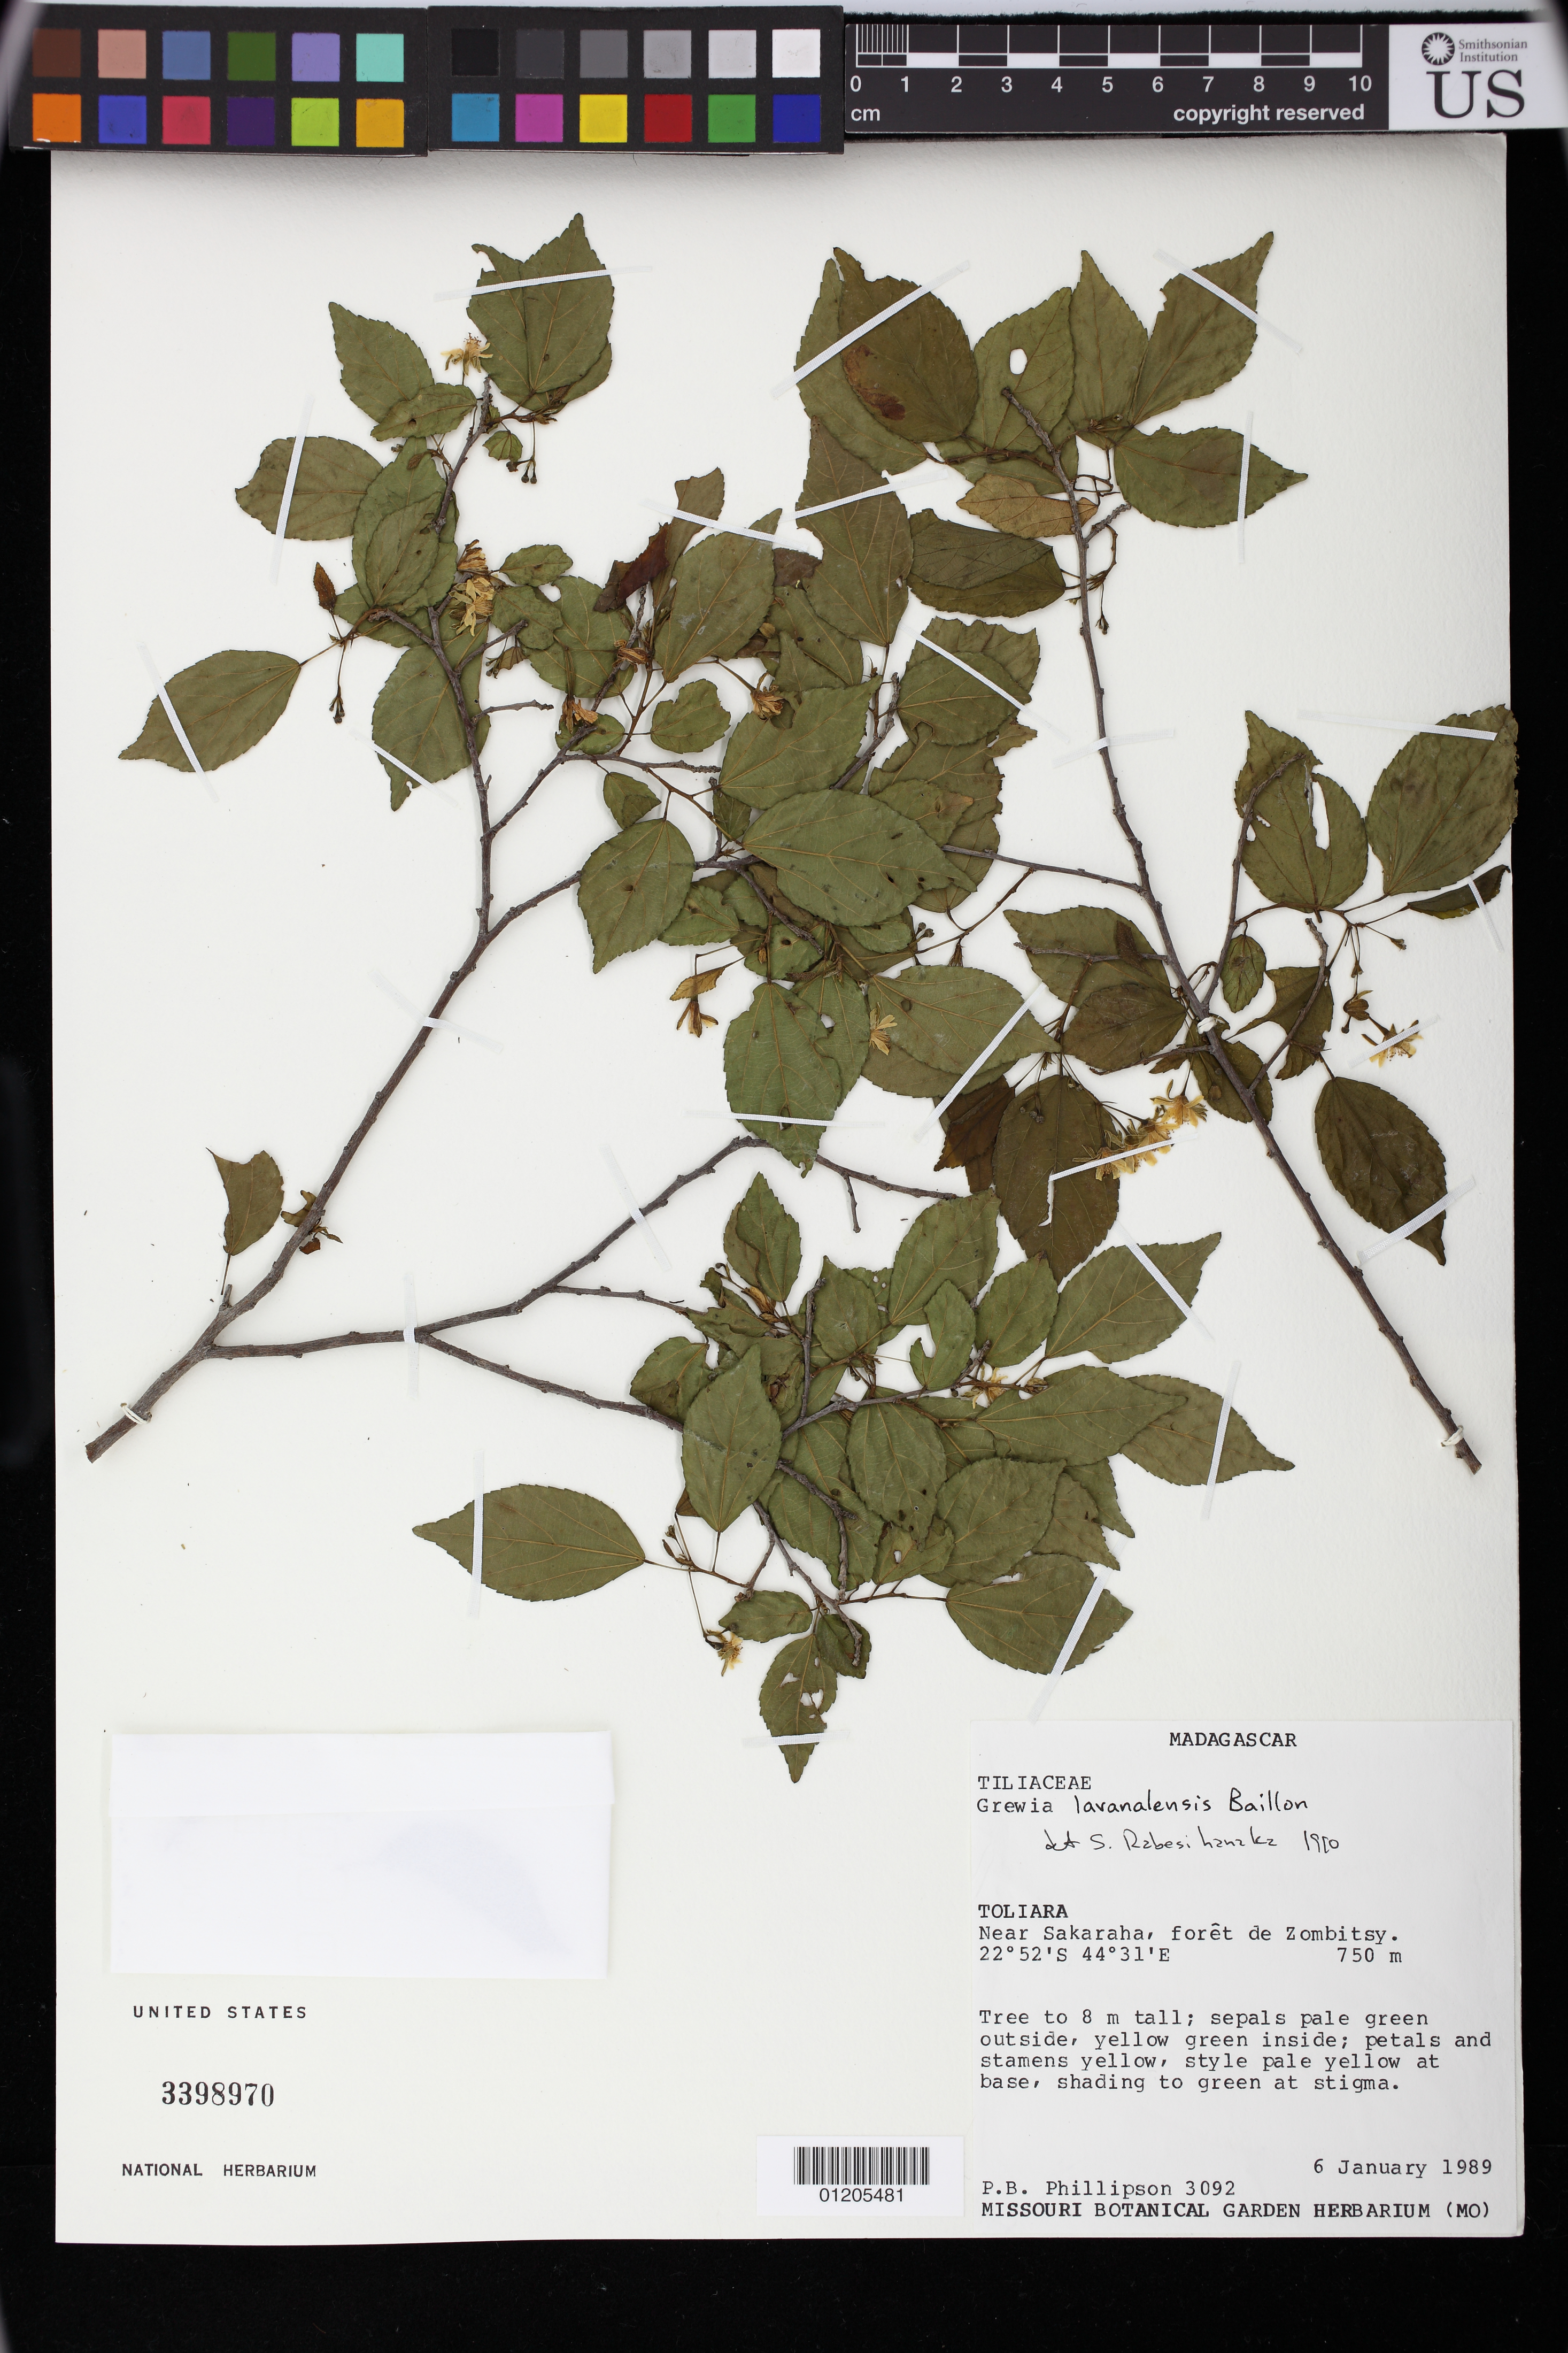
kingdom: Plantae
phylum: Tracheophyta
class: Magnoliopsida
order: Malvales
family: Malvaceae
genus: Grewia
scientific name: Grewia lavanalensis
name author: Baill.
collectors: P. B. Phillipson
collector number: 3092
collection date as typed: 06 Jan 1989 or 01 Jun 1989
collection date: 1989-01-06 or 1989-06-01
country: Madagascar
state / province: Atsimo-Andrefana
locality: Toliara. Near Sakaraha, foret de Zombitsy.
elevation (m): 750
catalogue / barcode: US 3398970